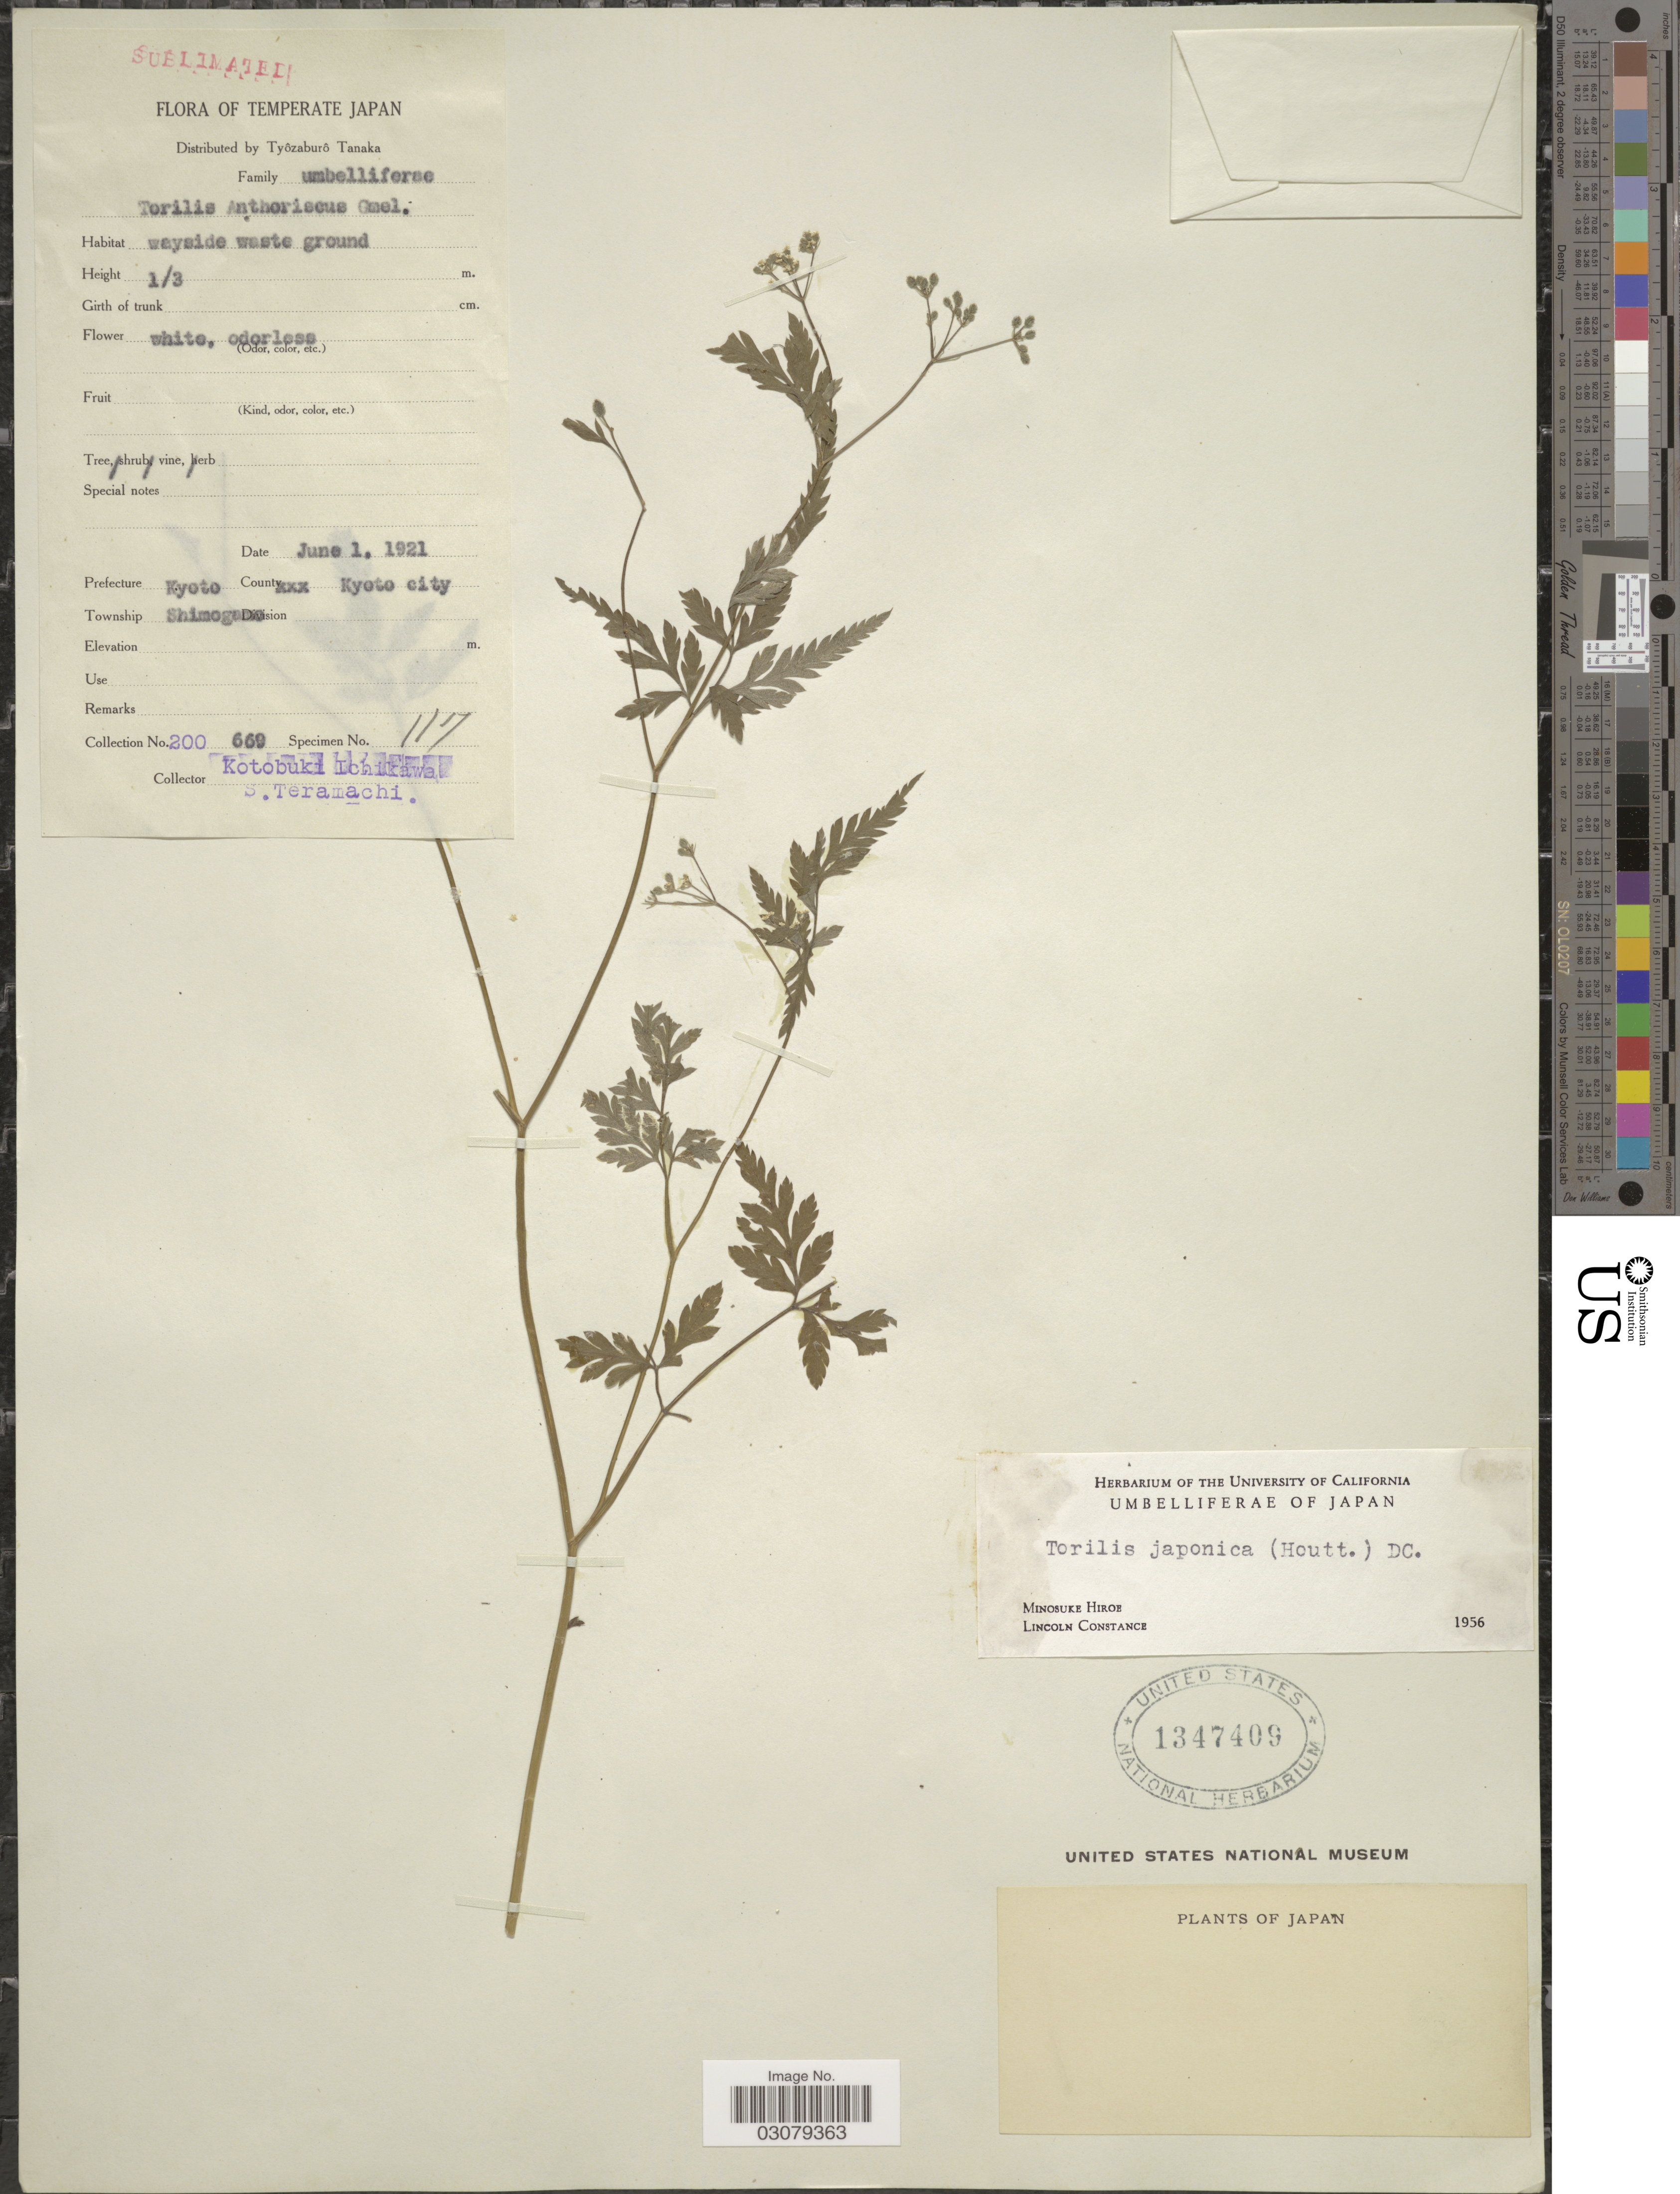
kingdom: Plantae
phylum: Tracheophyta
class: Magnoliopsida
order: Apiales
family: Apiaceae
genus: Torilis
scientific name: Torilis japonica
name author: (Houtt.) DC.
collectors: K. Ichikawa & S. Teramachi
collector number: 200/669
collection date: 1921-06-01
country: Japan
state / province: Kyoto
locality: Prefecture Kyoto. Kyoto City, Township Shimoga [illegible text].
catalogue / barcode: US 1347409